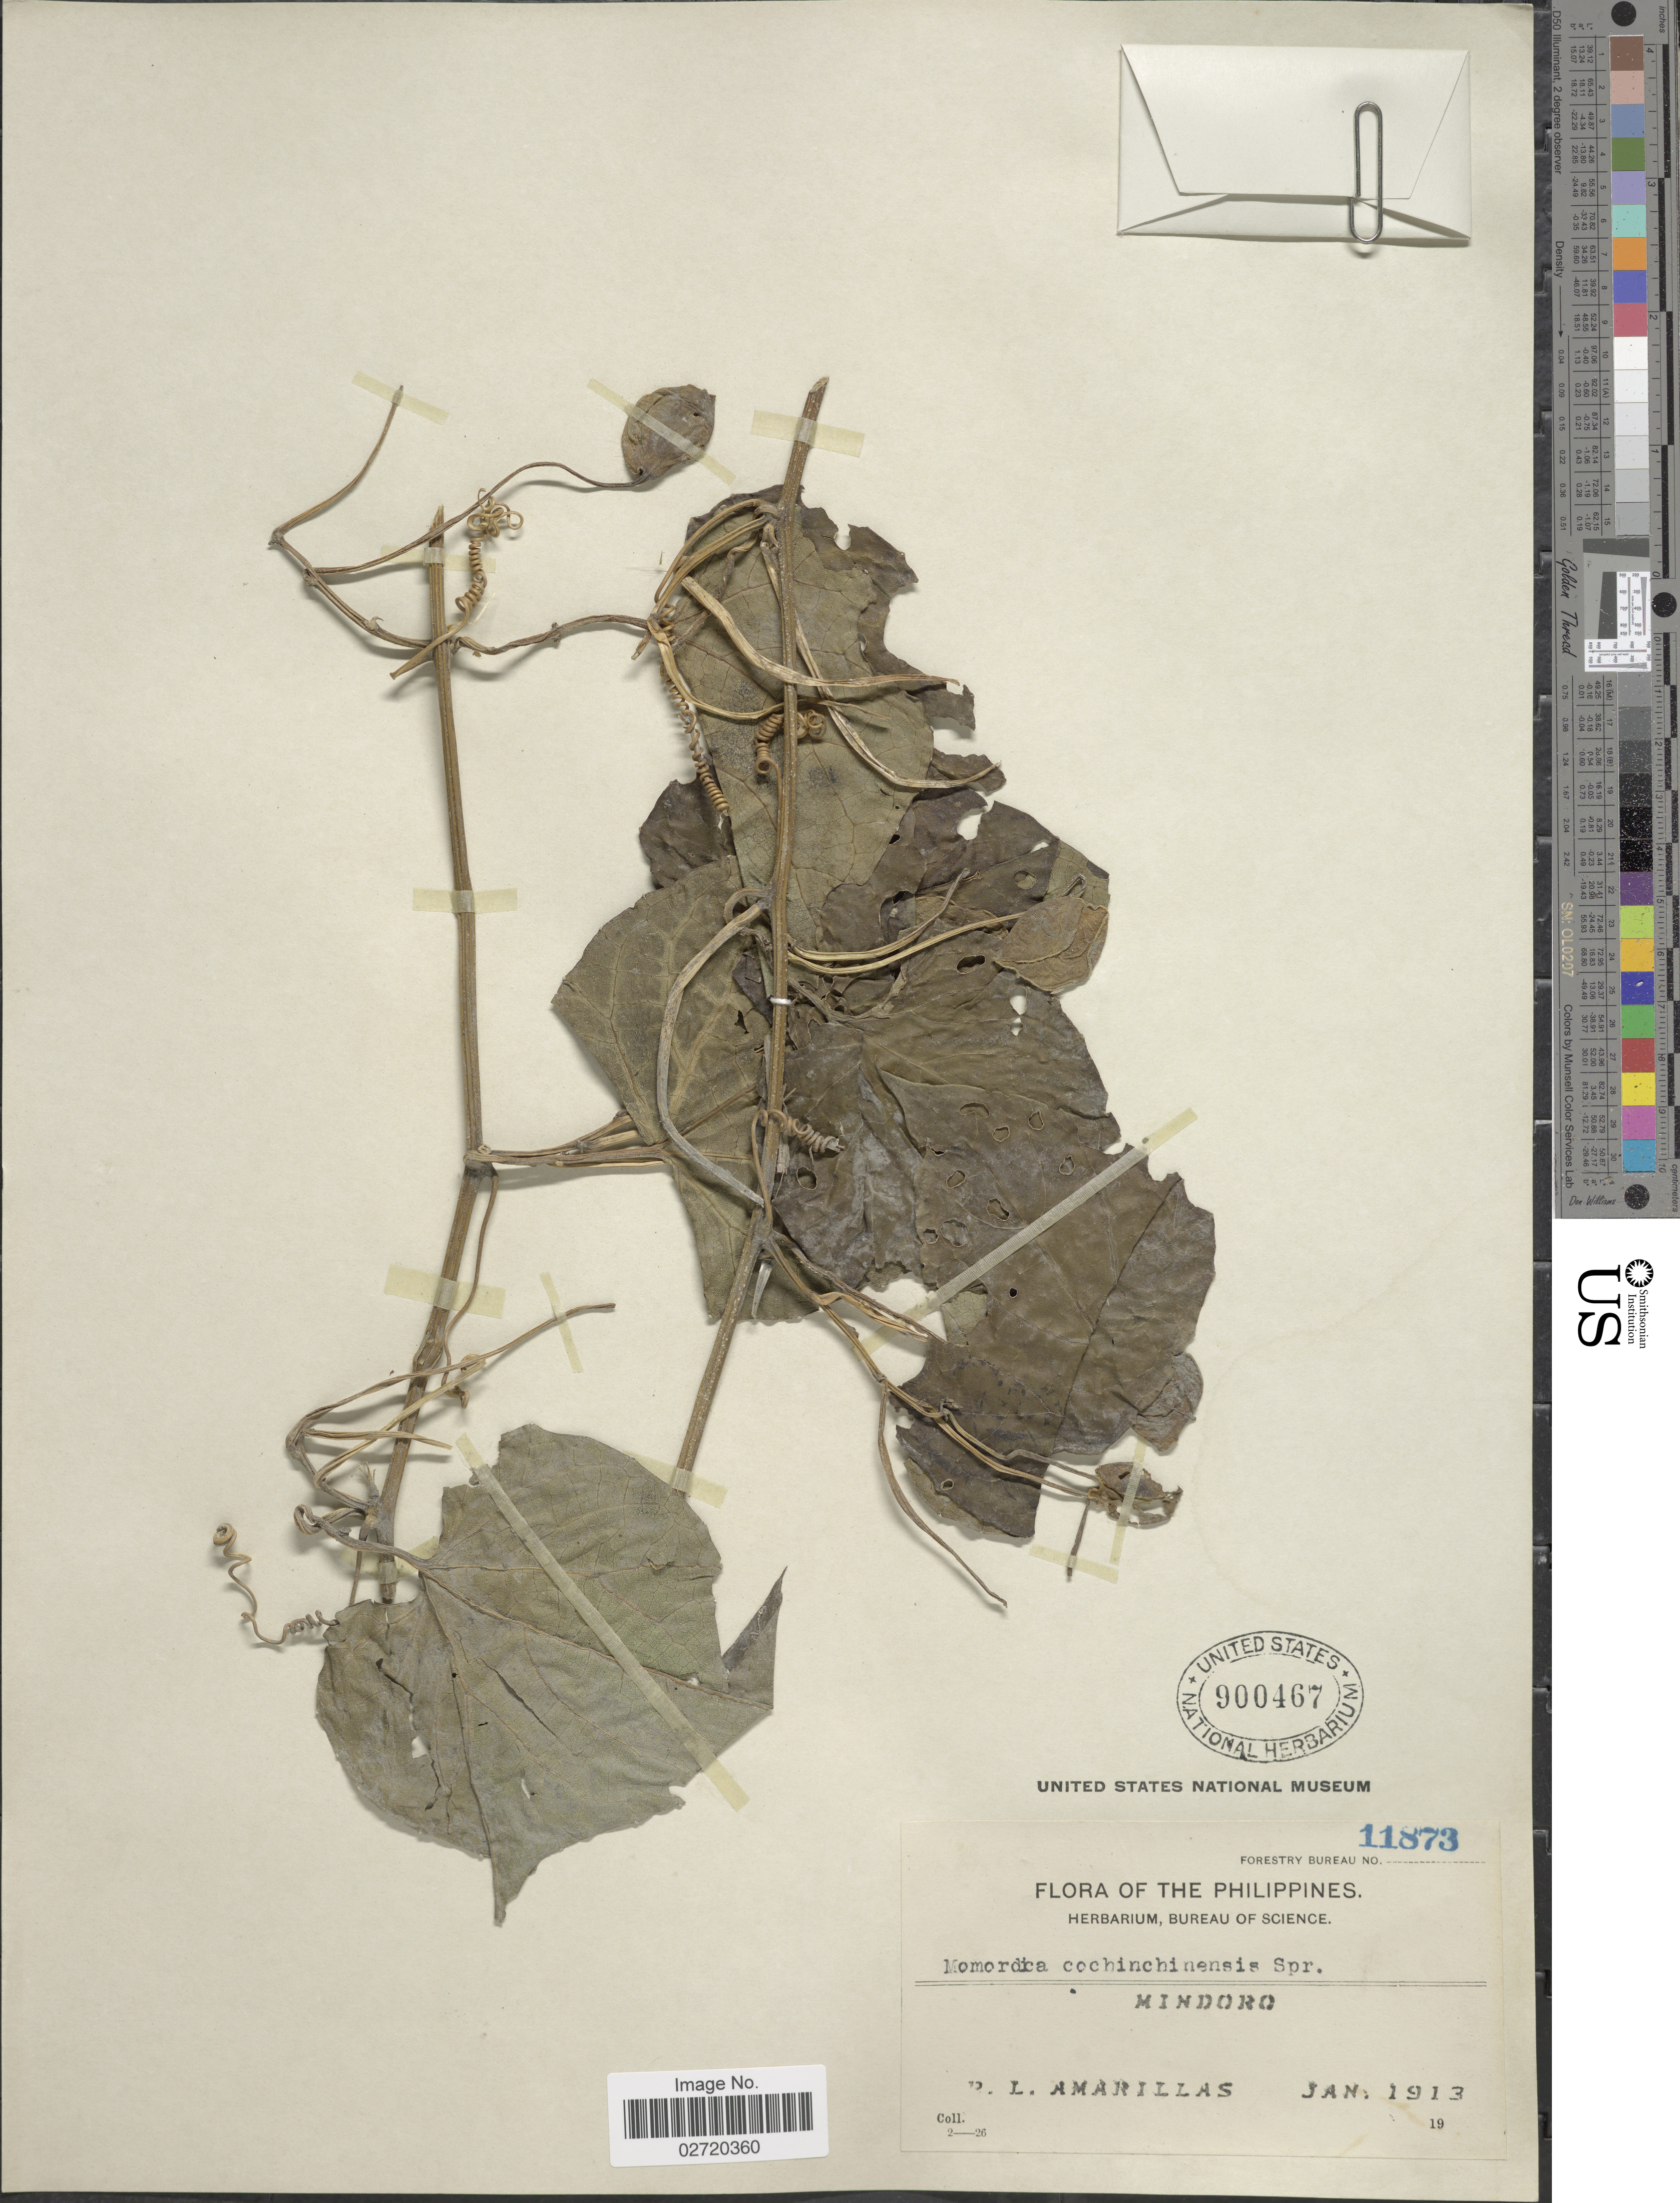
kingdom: Plantae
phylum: Tracheophyta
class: Magnoliopsida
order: Cucurbitales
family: Cucurbitaceae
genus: Momordica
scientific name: Momordica cochinchinensis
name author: (Lour.) Spreng.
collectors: R. Amarillas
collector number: Forestry Bureau 11873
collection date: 1913-01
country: Philippines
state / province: Mimaropa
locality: Mindoro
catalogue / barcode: US 900467